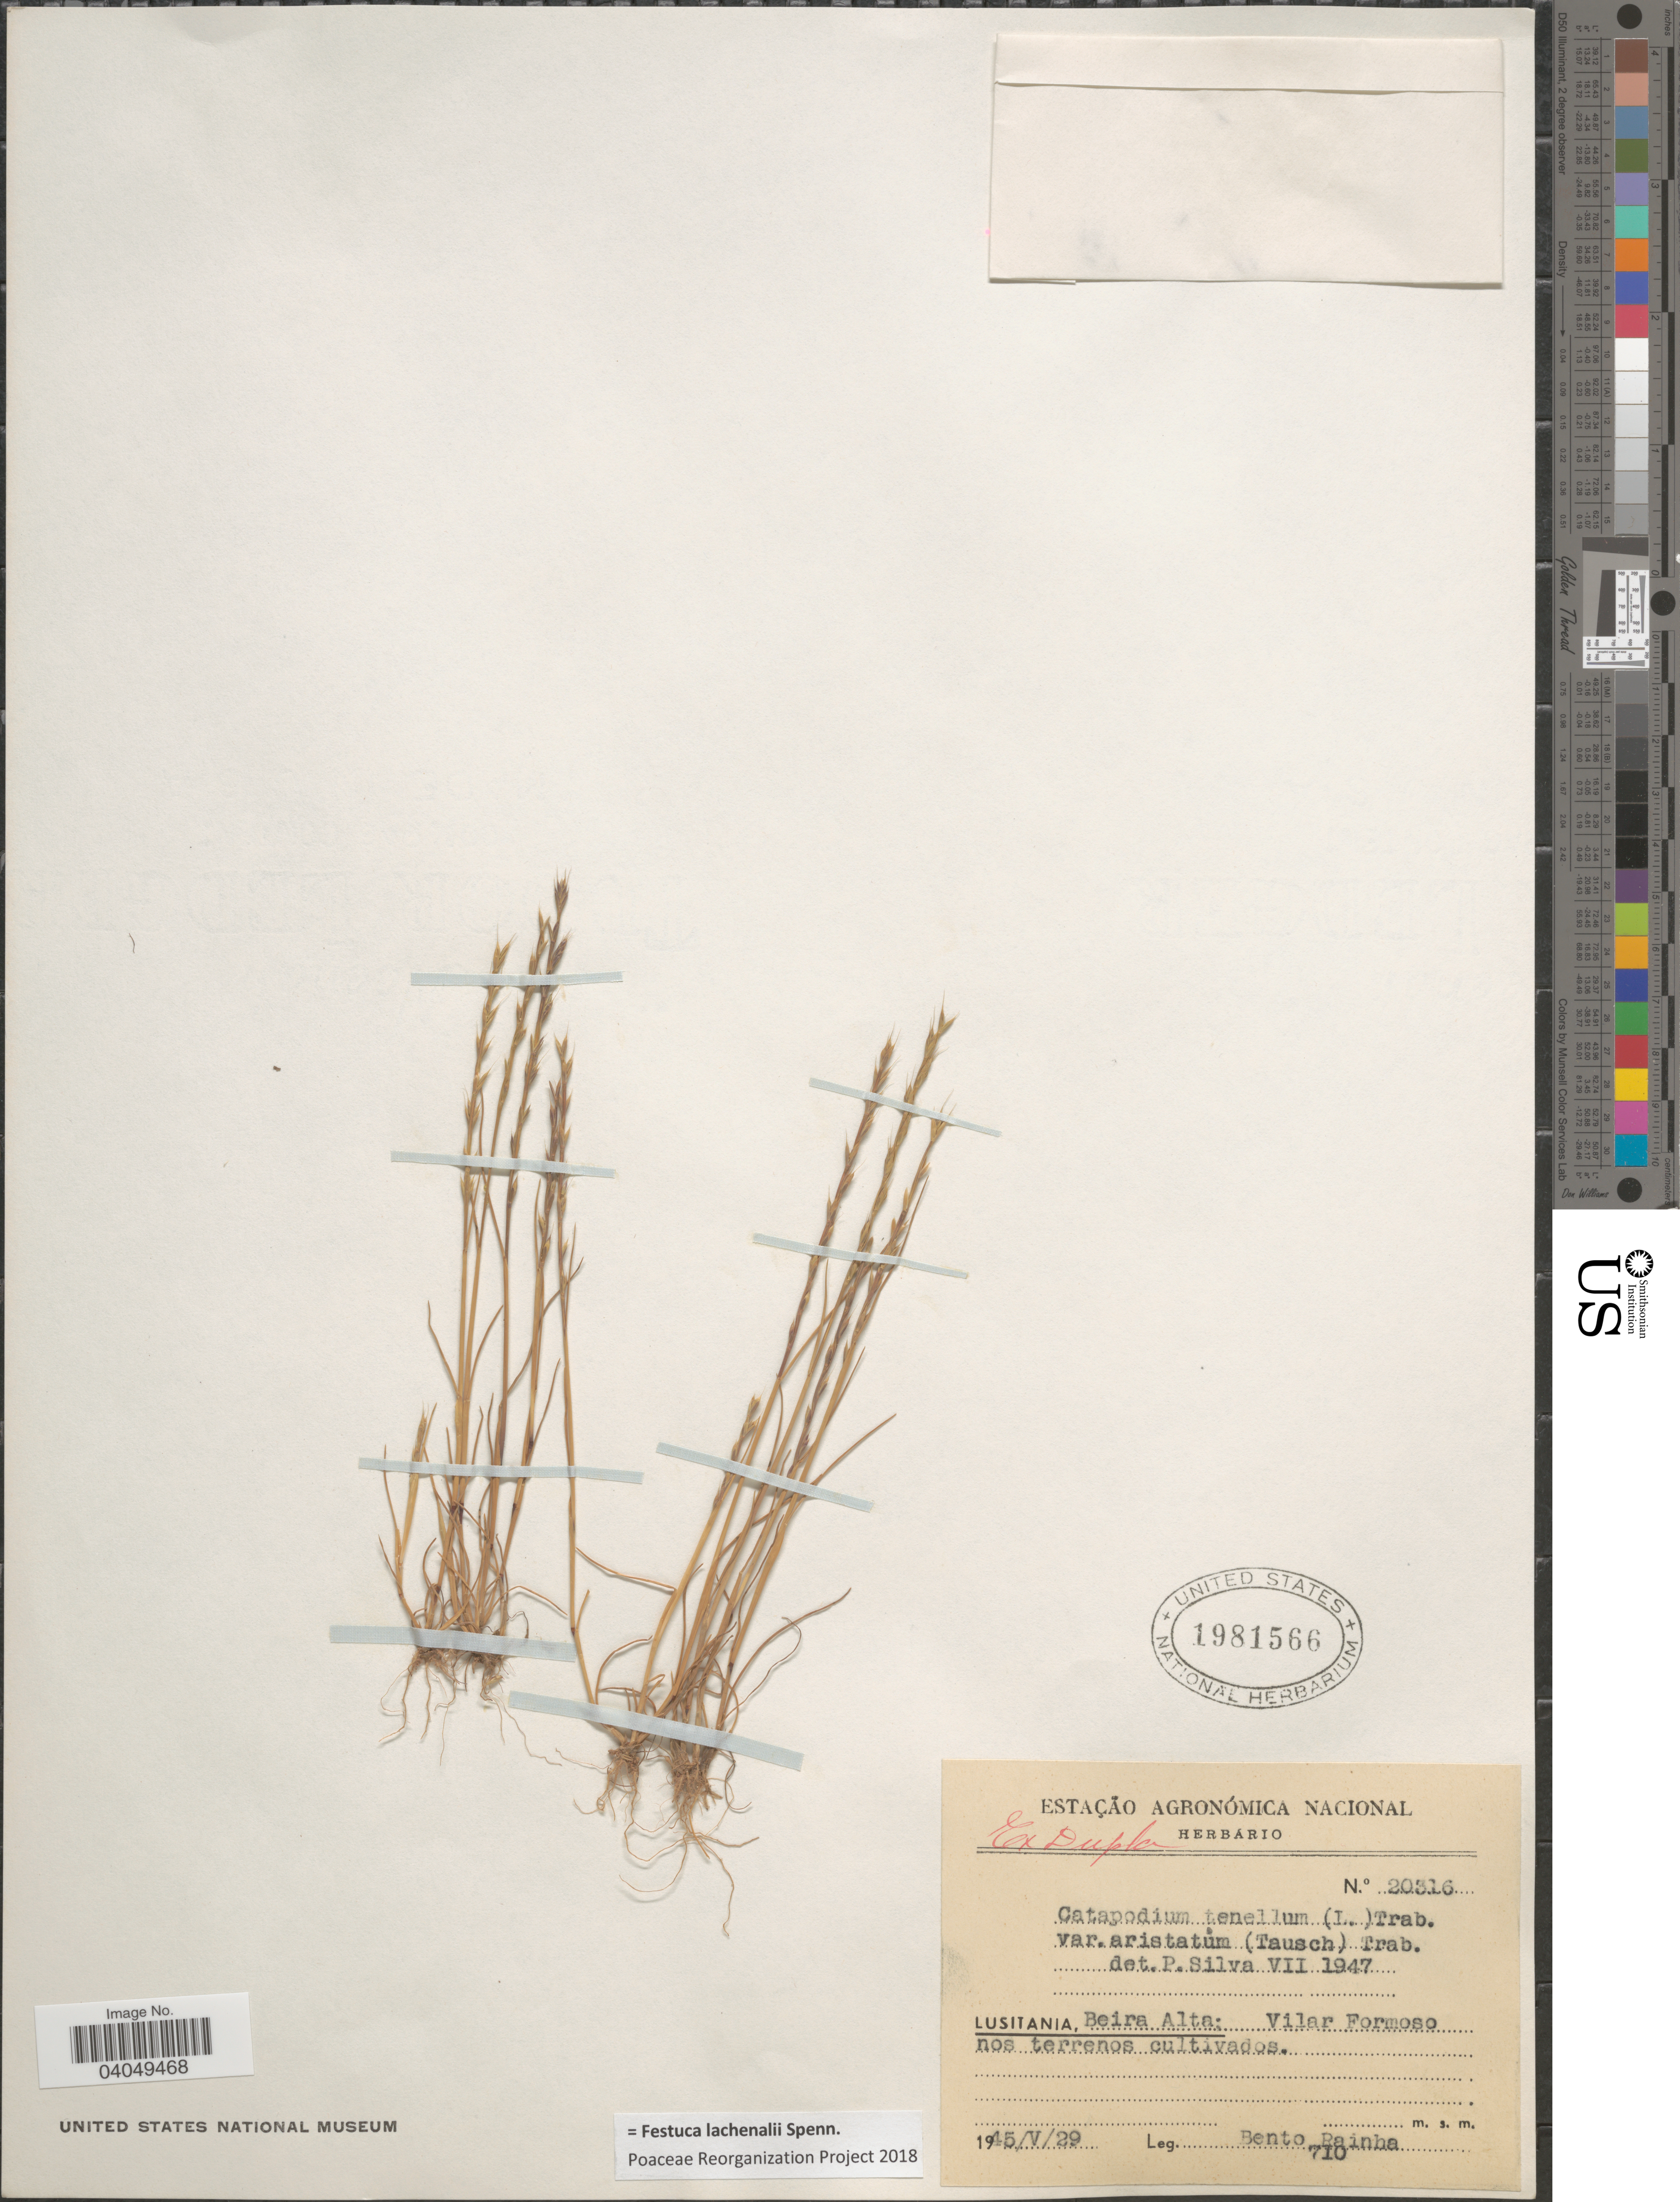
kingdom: Plantae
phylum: Tracheophyta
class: Liliopsida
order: Poales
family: Poaceae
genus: Festuca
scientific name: Festuca lachenalii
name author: Spenn.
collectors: B. Rainha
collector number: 710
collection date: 1945-05-29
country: Portugal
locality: Lusitania, Beira Alta: Vilar Formoso nos terrenos cultivados.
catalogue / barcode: US 1981566